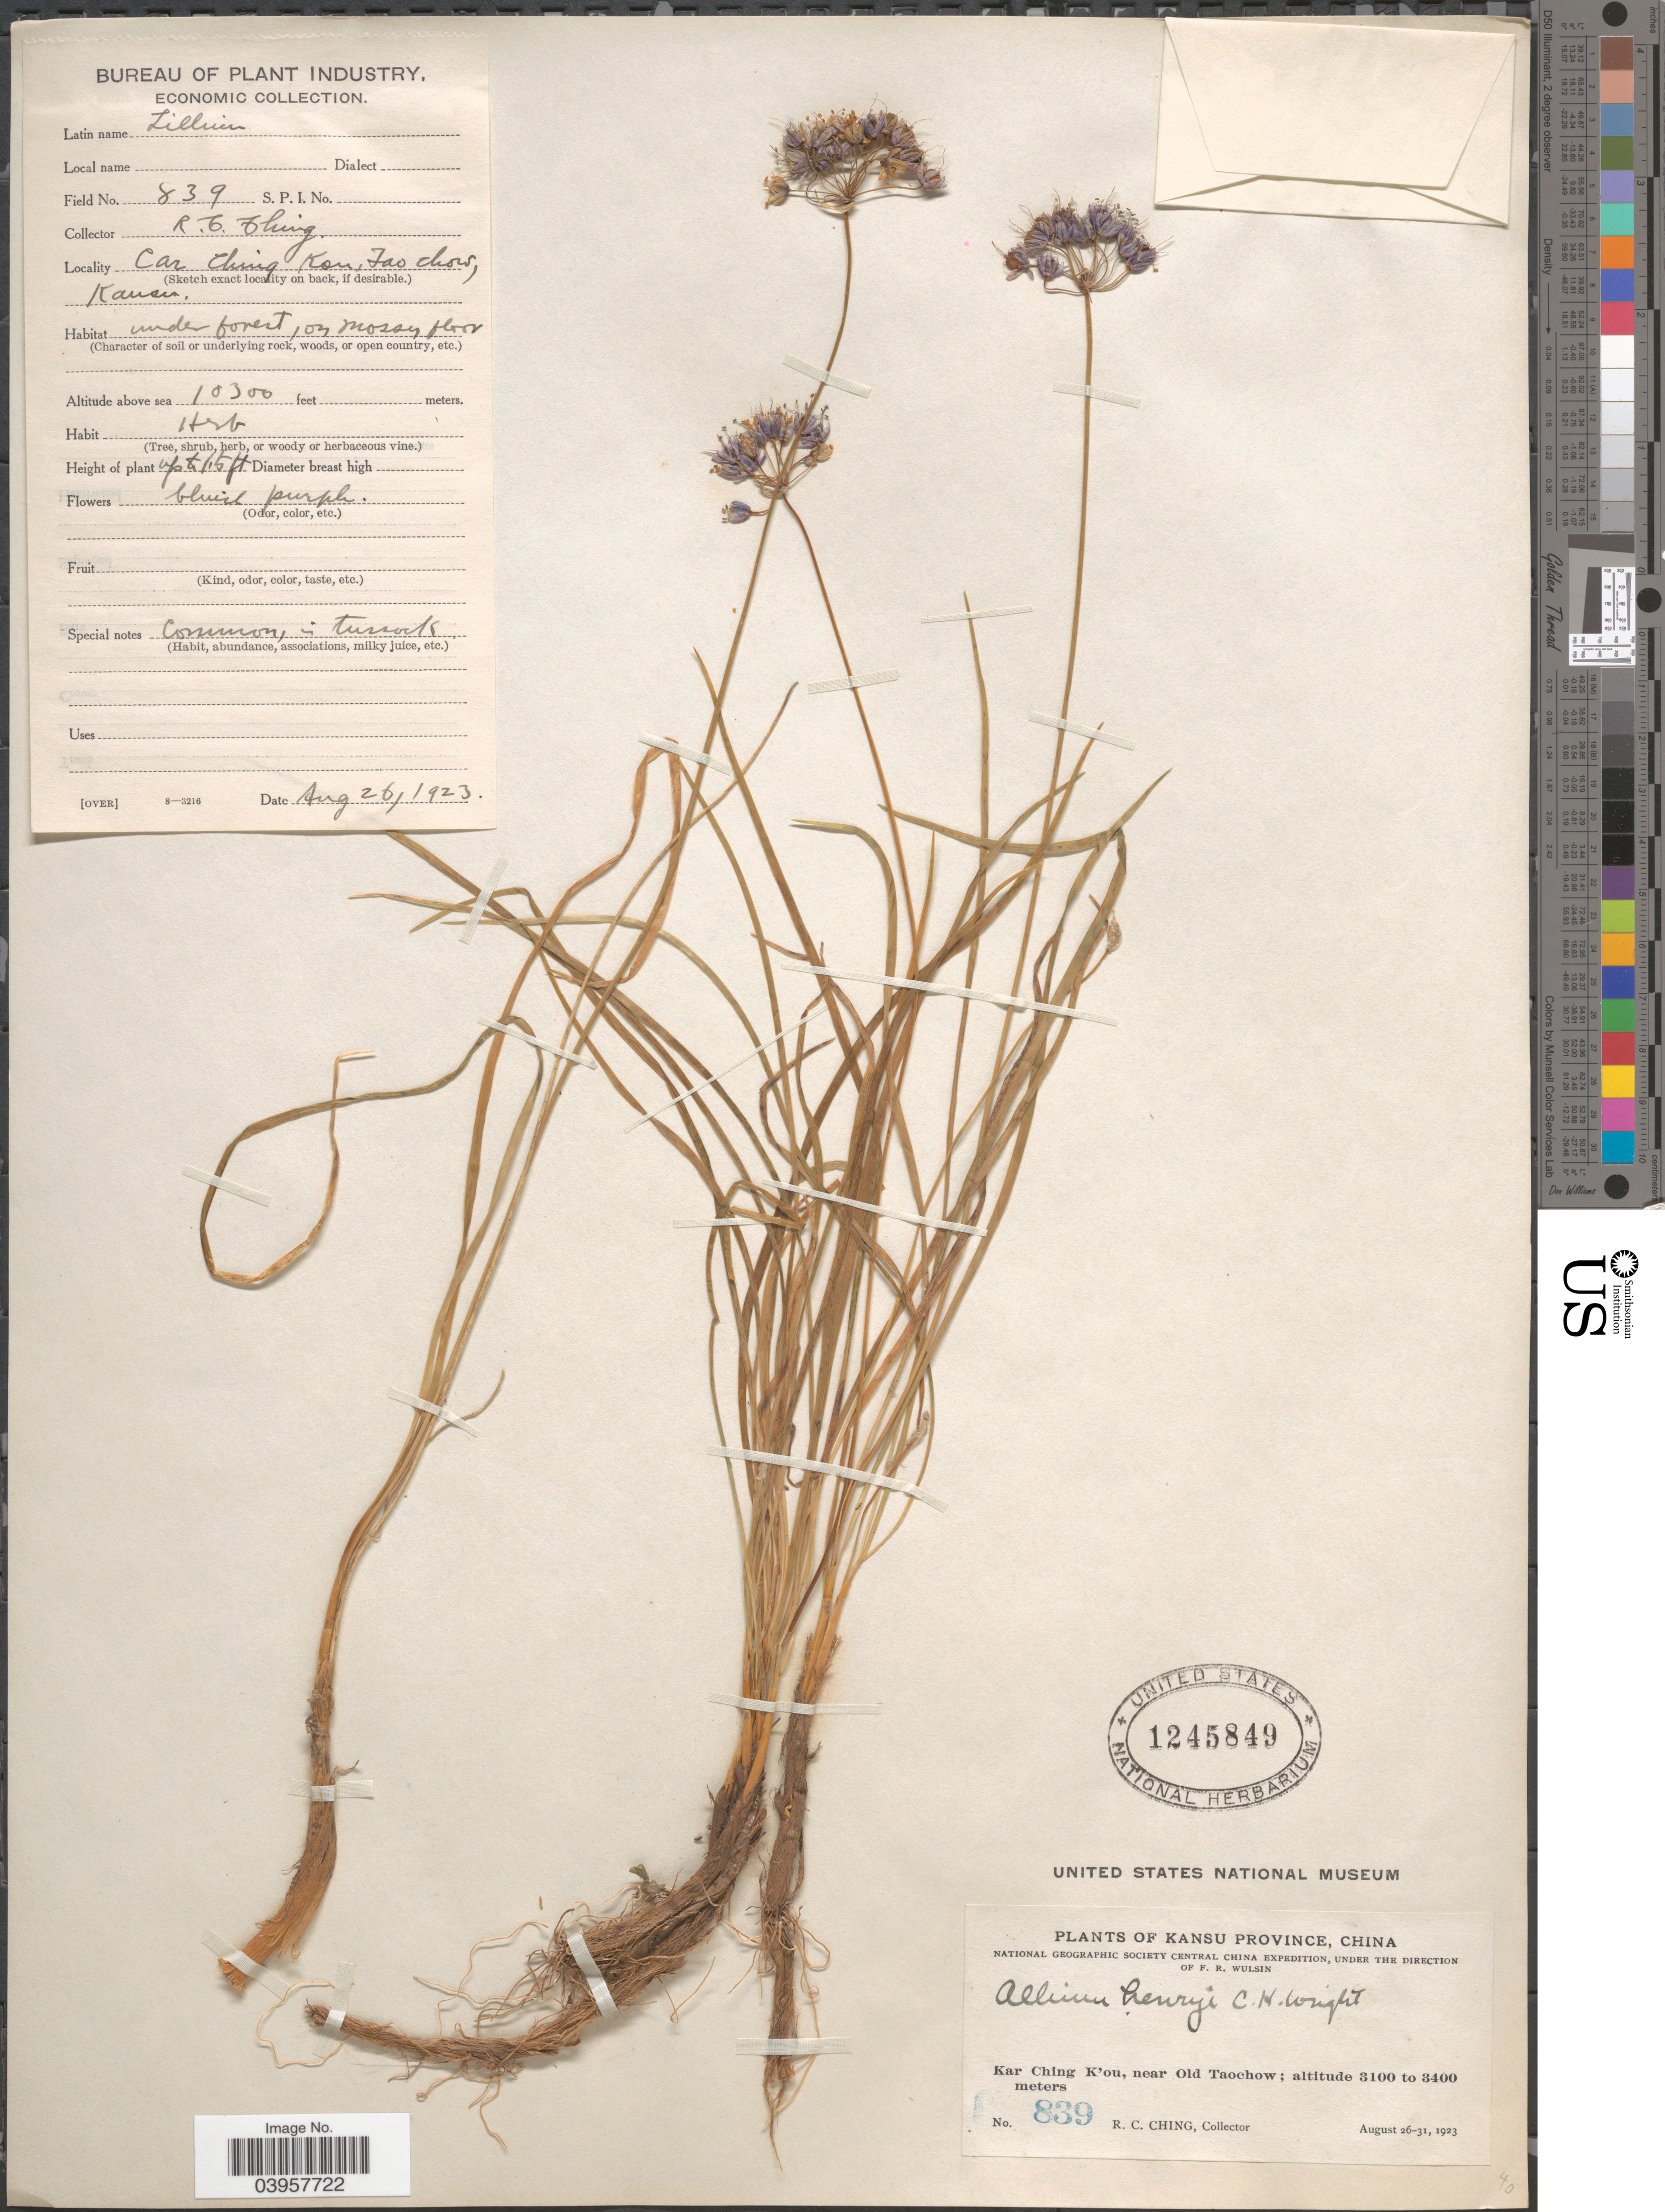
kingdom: Plantae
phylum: Tracheophyta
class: Liliopsida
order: Asparagales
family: Amaryllidaceae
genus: Allium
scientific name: Allium henryi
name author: C.H. Wright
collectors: R. C. Ching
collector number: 839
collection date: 1923-08-26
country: China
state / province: Gansu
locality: Kansu Province. Kar Ching K'ou, near Old Taochow. Car Ching Kou, Tao Chow.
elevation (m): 3139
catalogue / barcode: US 1245849